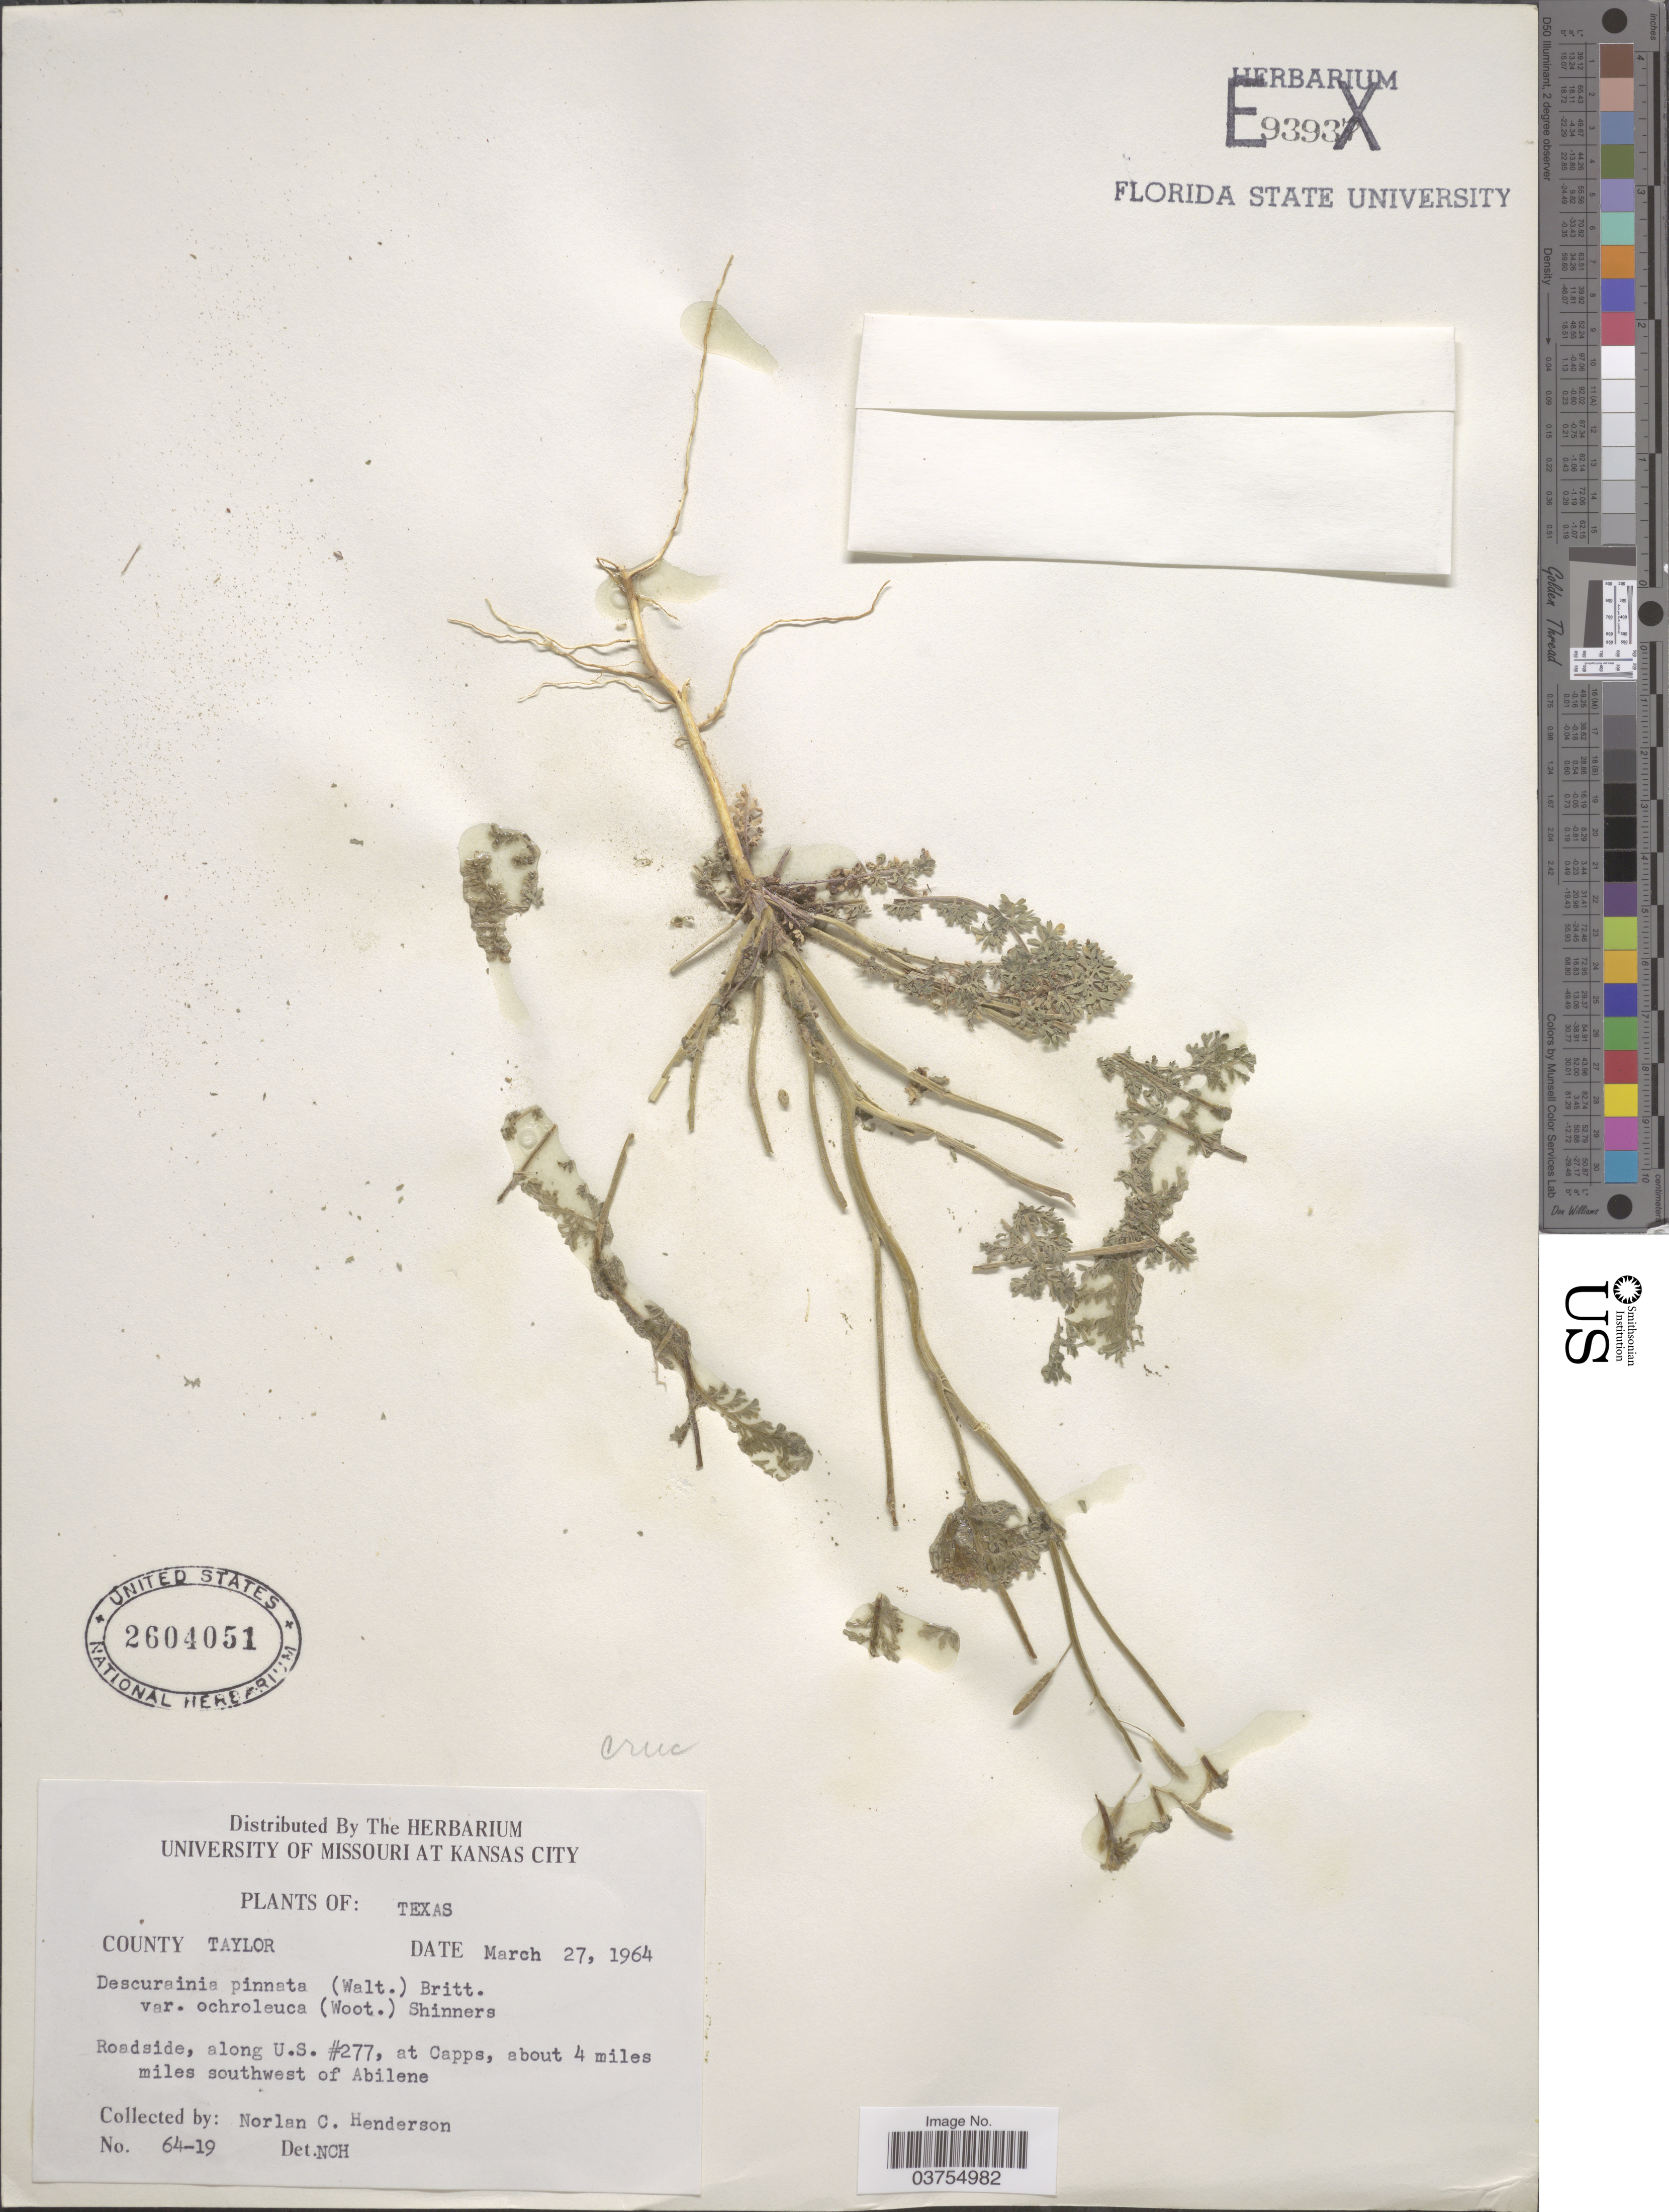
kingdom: Plantae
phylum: Tracheophyta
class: Magnoliopsida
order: Brassicales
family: Brassicaceae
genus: Descurainia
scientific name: Descurainia pinnata subsp. ochroleuca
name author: (Wooton) Detling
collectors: N. C. Henderson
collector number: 64-19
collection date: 1964-03-27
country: United States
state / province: Texas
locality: County Taylor. Roadside, along U.S. #277, at Capps, about 4 miles miles southwest of Abilene.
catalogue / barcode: US 2604051